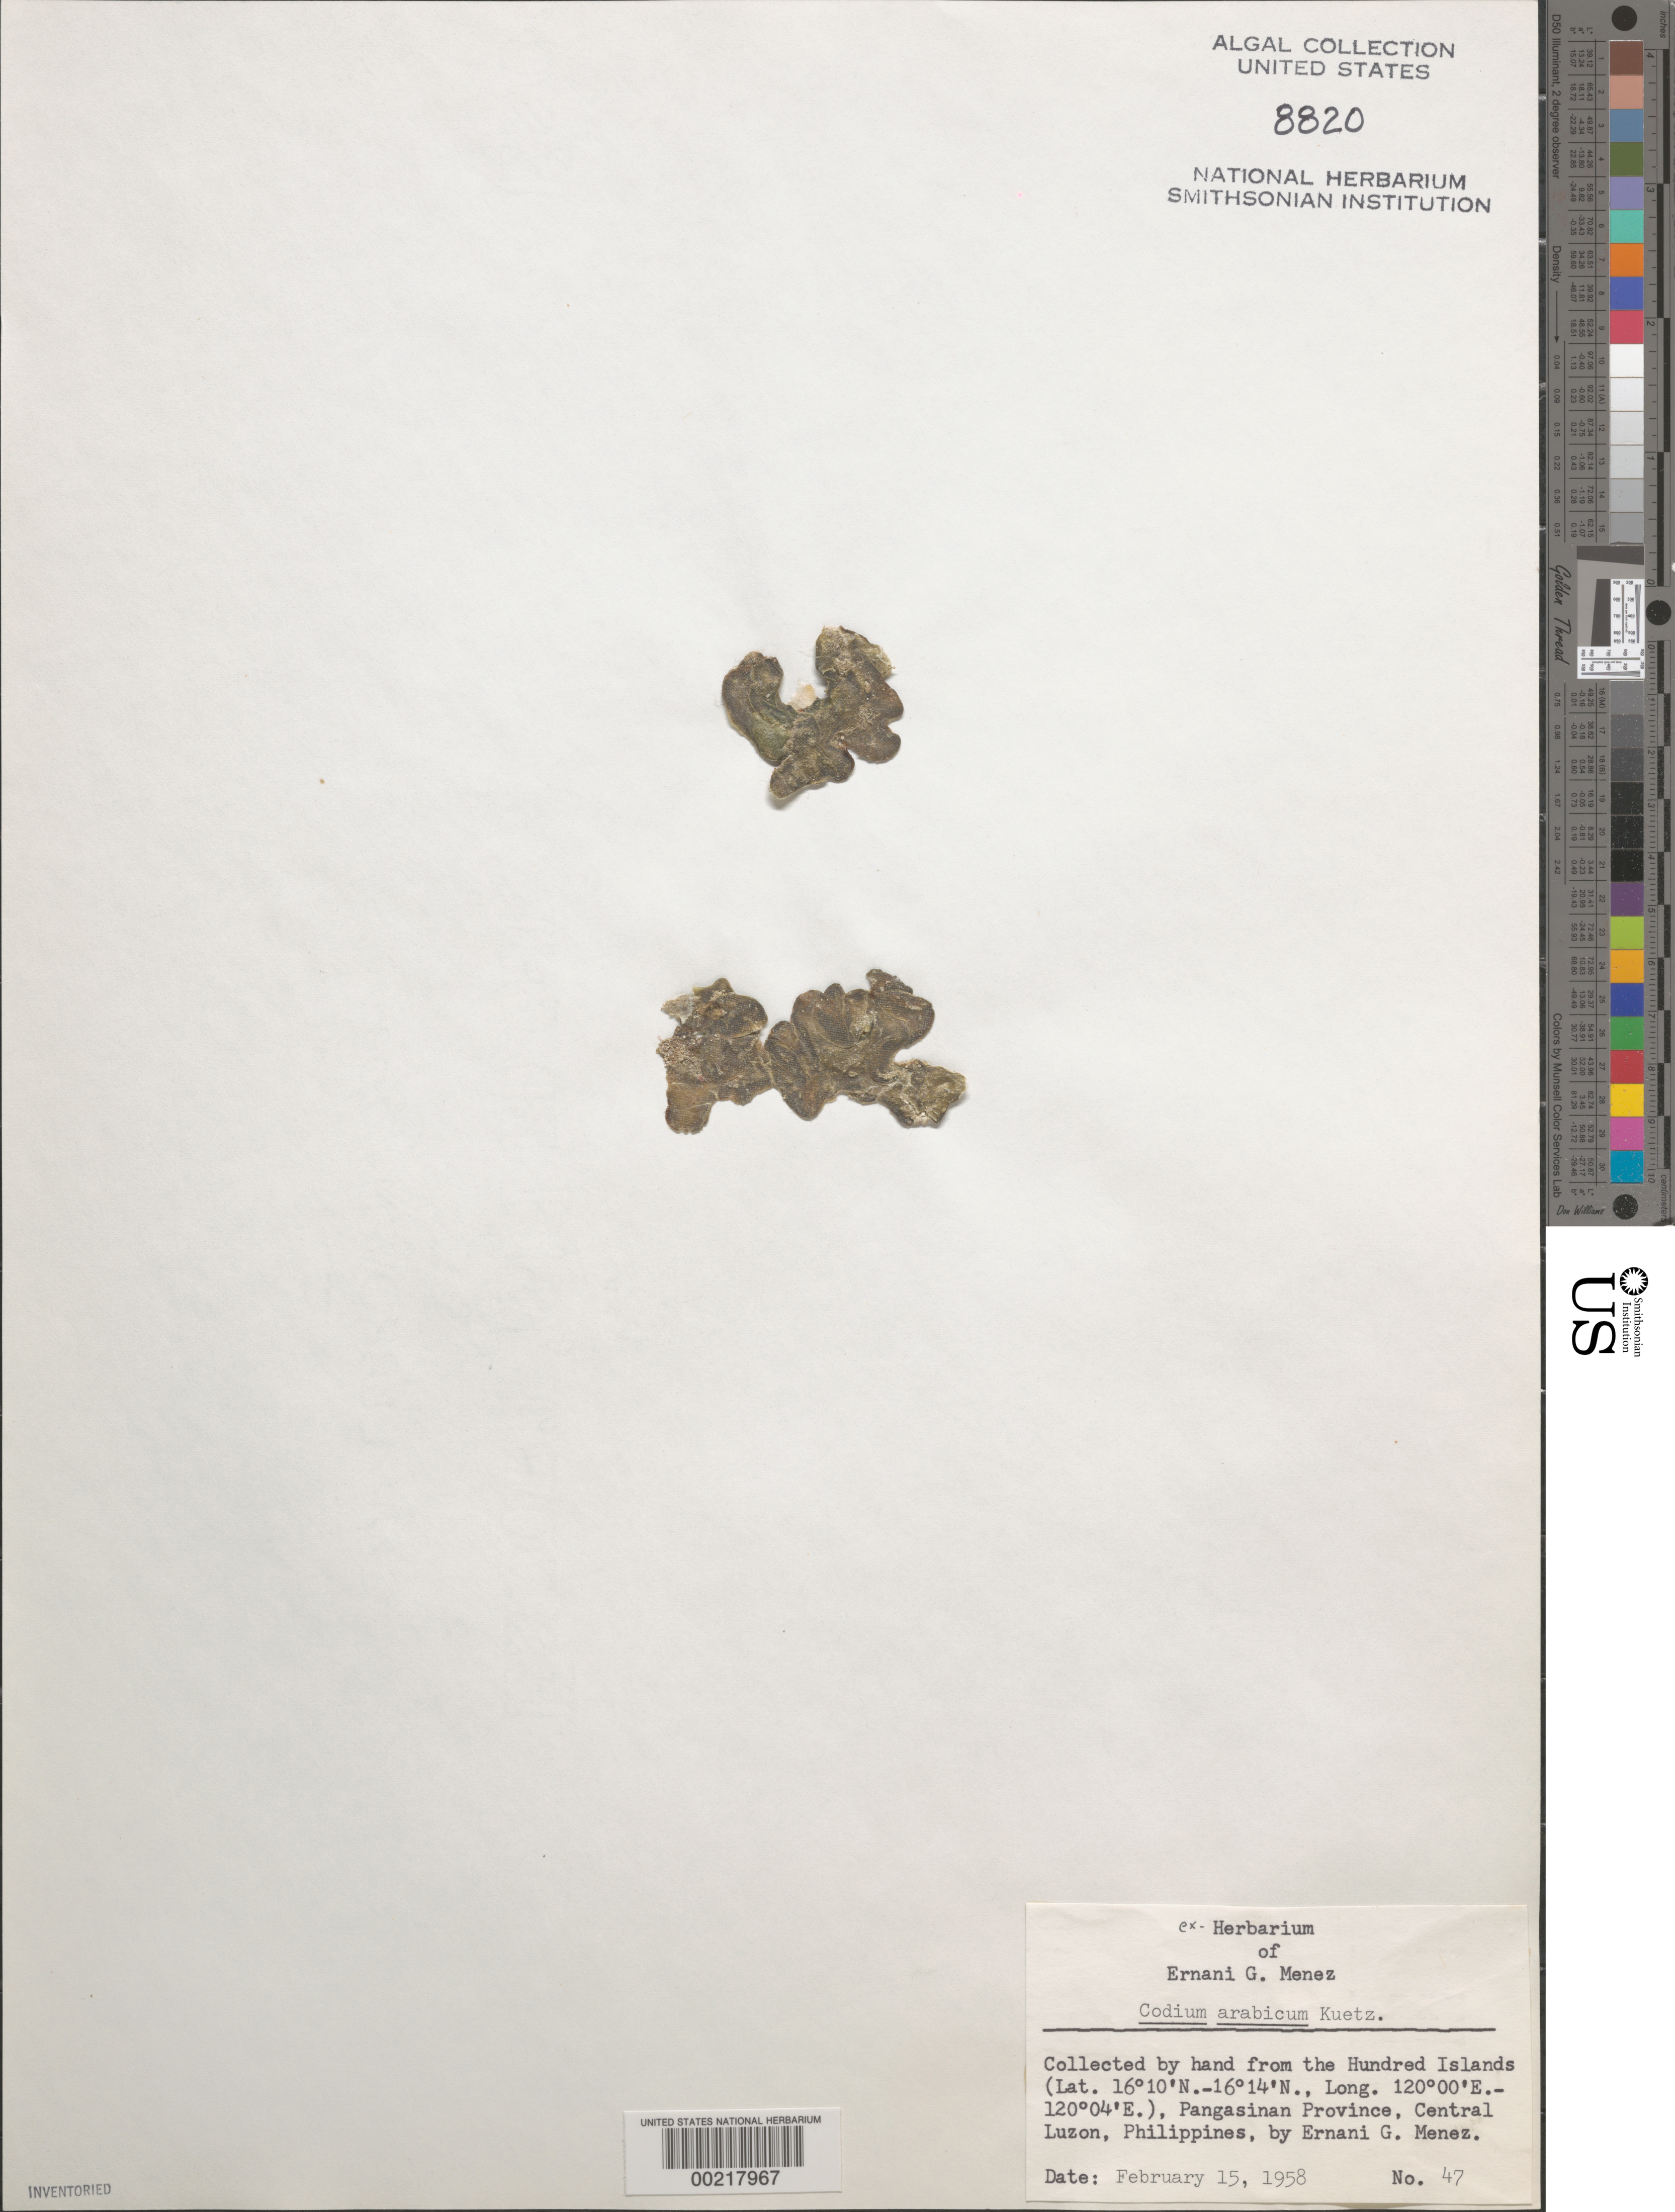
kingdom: Plantae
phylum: Chlorophyta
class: Ulvophyceae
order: Bryopsidales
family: Codiaceae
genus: Codium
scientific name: Codium arabicum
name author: Kütz.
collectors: Meñez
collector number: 47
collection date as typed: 15 Feb 1958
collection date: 1958-02-15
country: Philippines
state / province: Ilocos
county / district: Pangasinan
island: Luzon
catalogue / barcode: US 8820